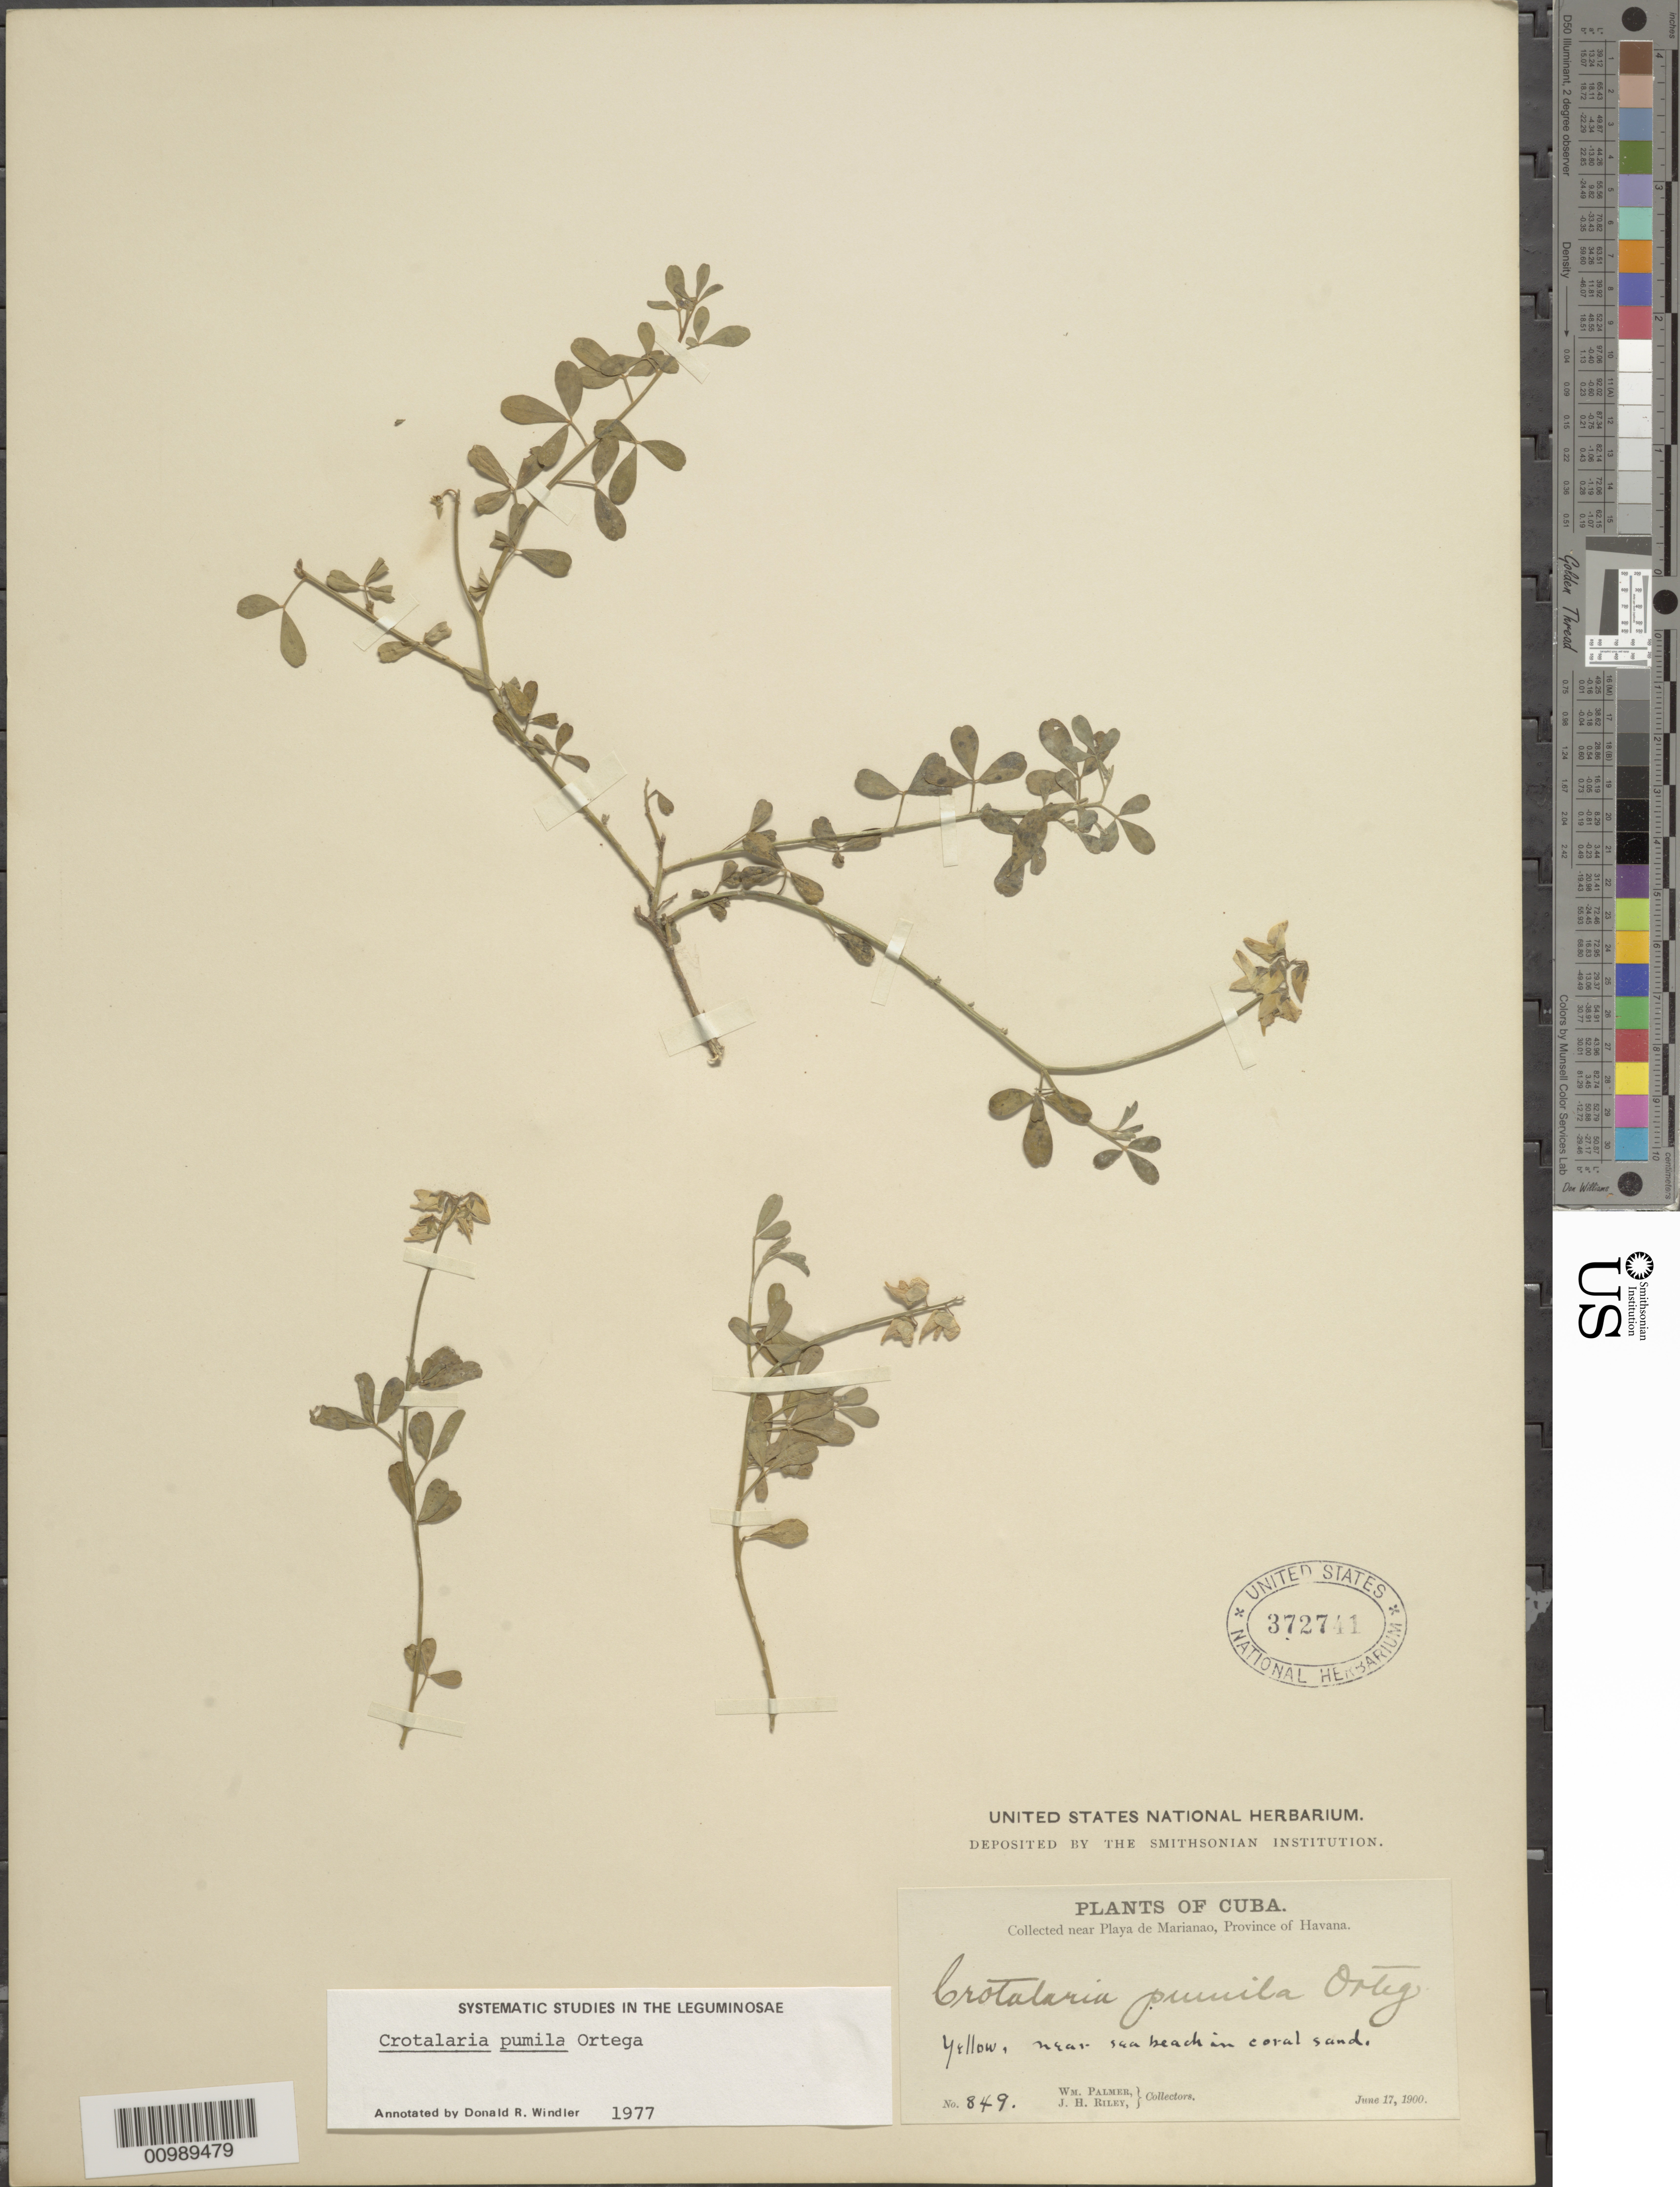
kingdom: Plantae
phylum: Tracheophyta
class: Magnoliopsida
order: Fabales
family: Fabaceae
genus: Crotalaria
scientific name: Crotalaria pumila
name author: Ortega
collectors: W. Palmer & J. H. Riley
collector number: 849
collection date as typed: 17 Jun 1900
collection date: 1900-06-17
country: Cuba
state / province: La Habana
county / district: Municipio Playa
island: Cuba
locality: Near Playa de Marianao, Havana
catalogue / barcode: US 372741